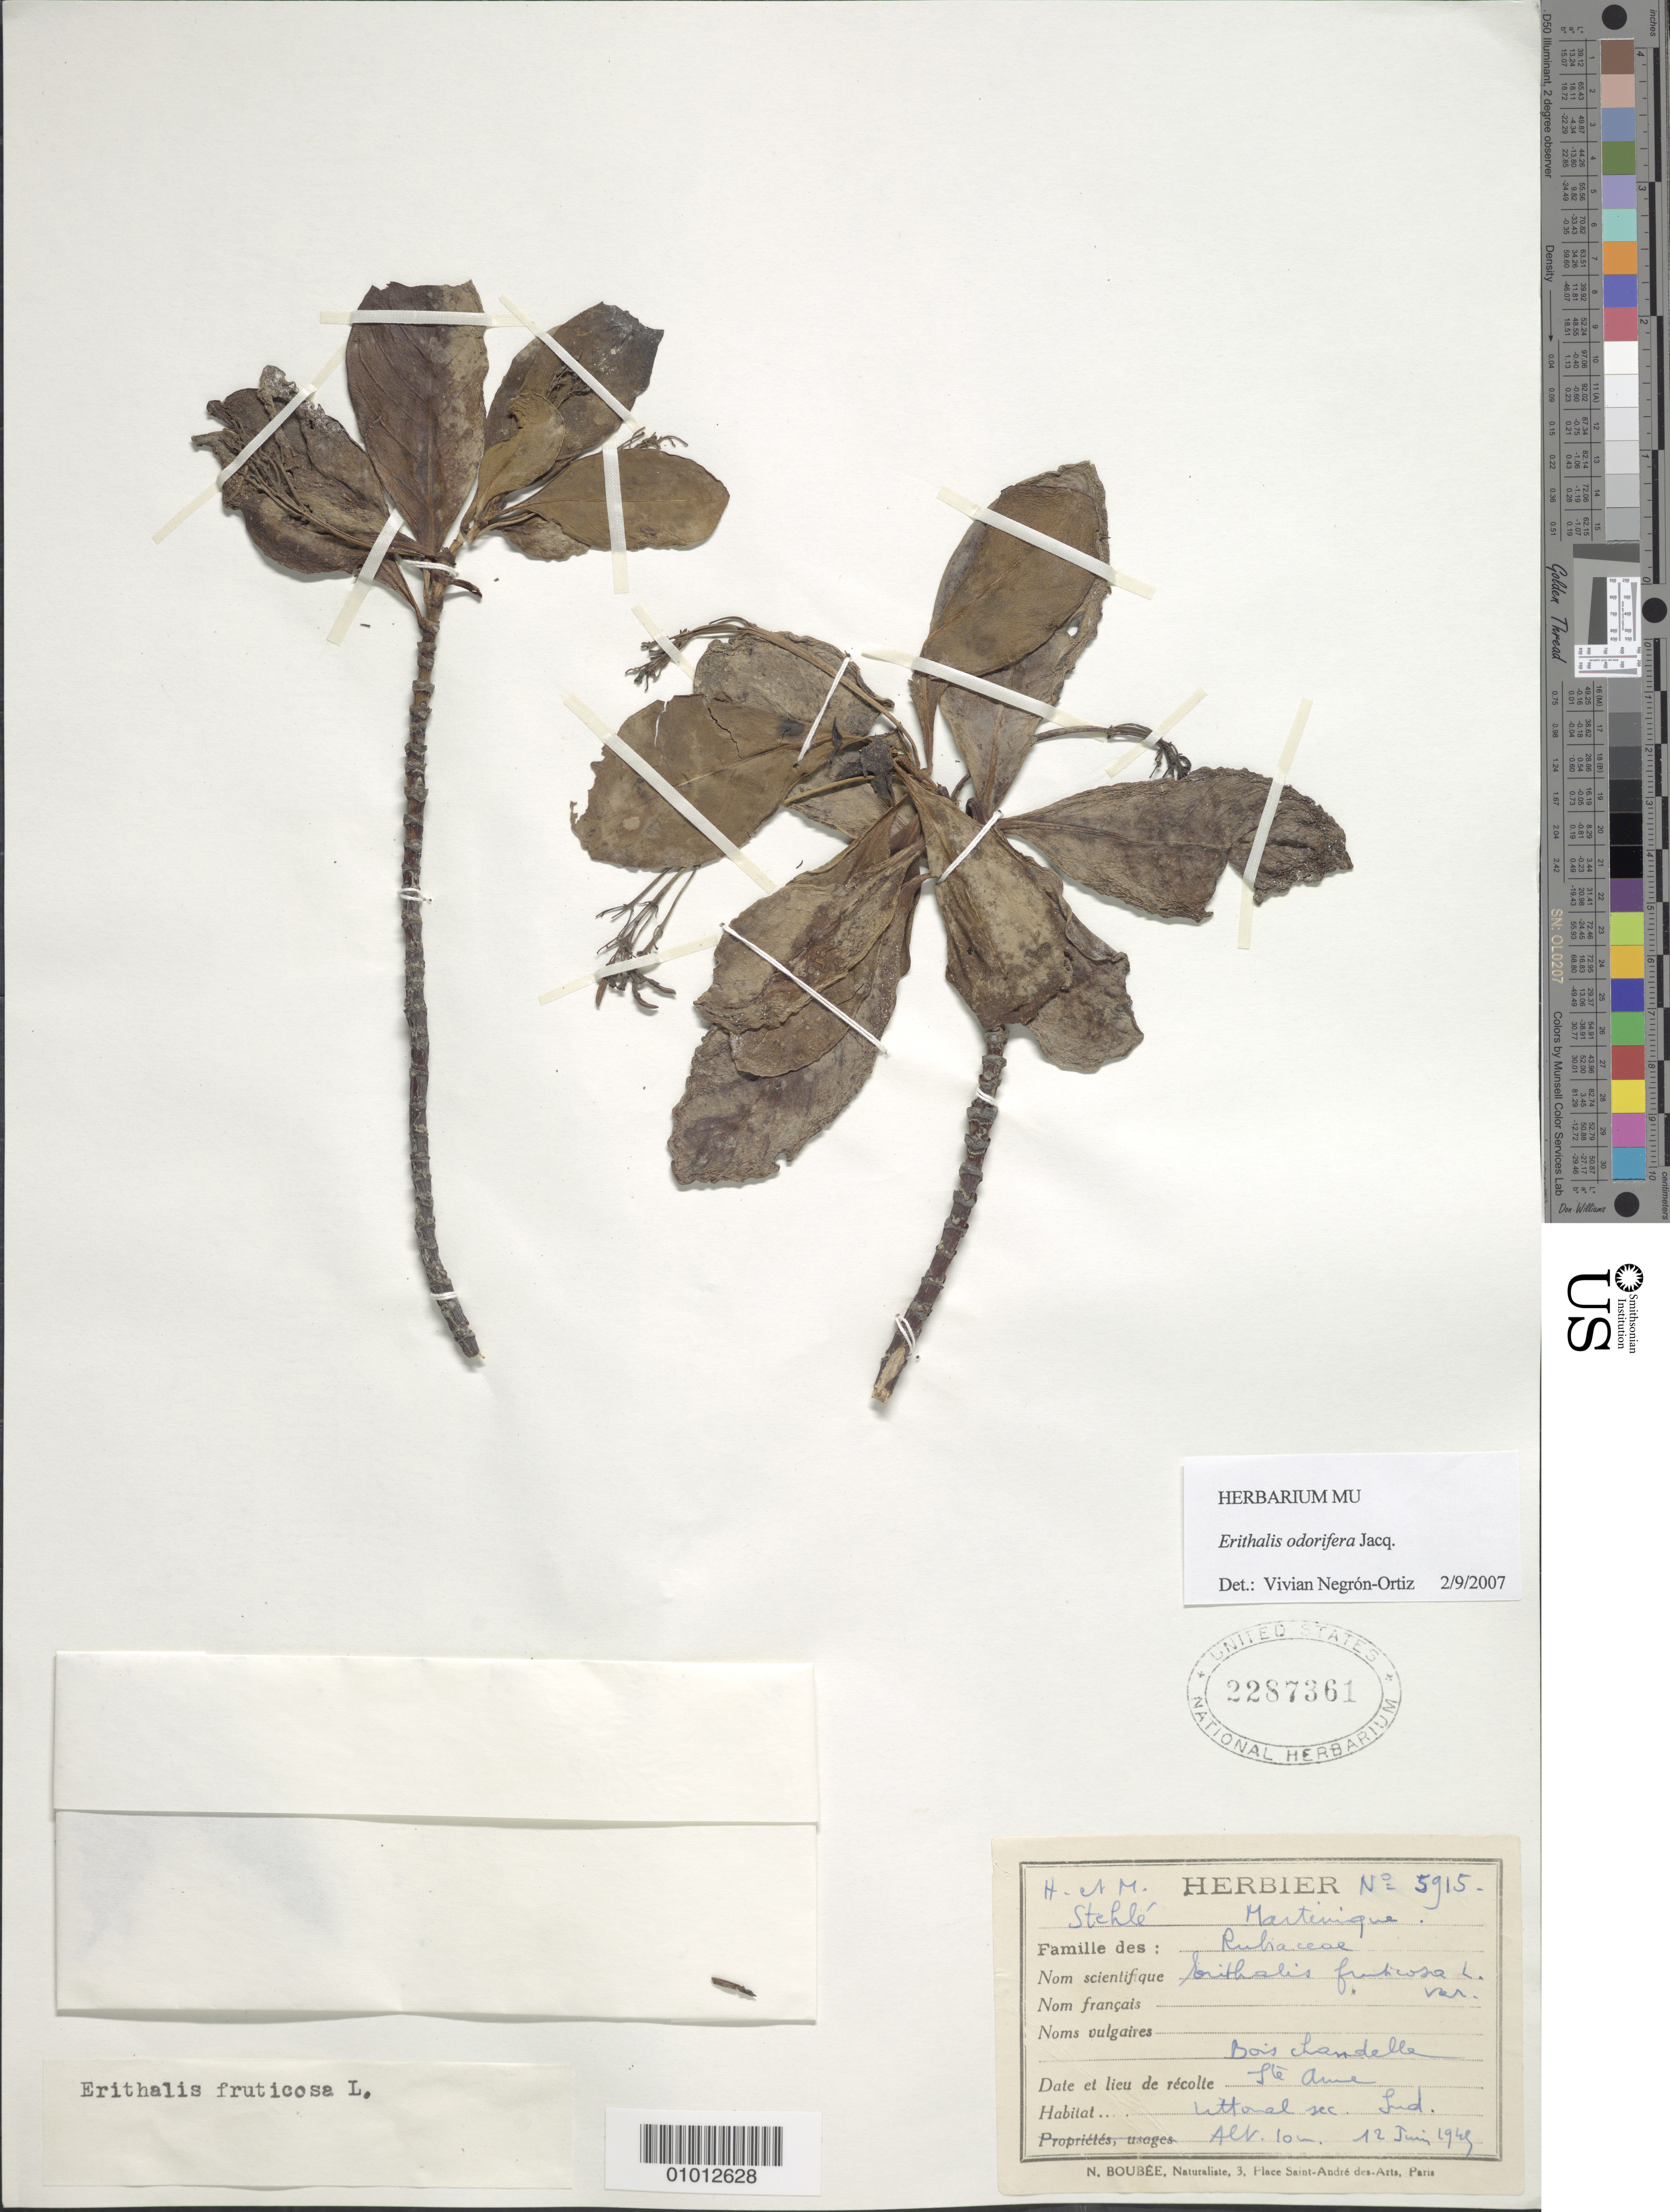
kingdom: Plantae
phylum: Tracheophyta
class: Magnoliopsida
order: Gentianales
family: Rubiaceae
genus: Erithalis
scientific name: Erithalis odorifera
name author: Jacq.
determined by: Negrón-Ortiz, V.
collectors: H. Stehlé & M. Stehlé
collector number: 5915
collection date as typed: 12 Jun 1945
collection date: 1945-06-12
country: Martinique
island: Martinique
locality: Ste. Anne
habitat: Littoral sec.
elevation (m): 10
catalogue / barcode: US 2287361